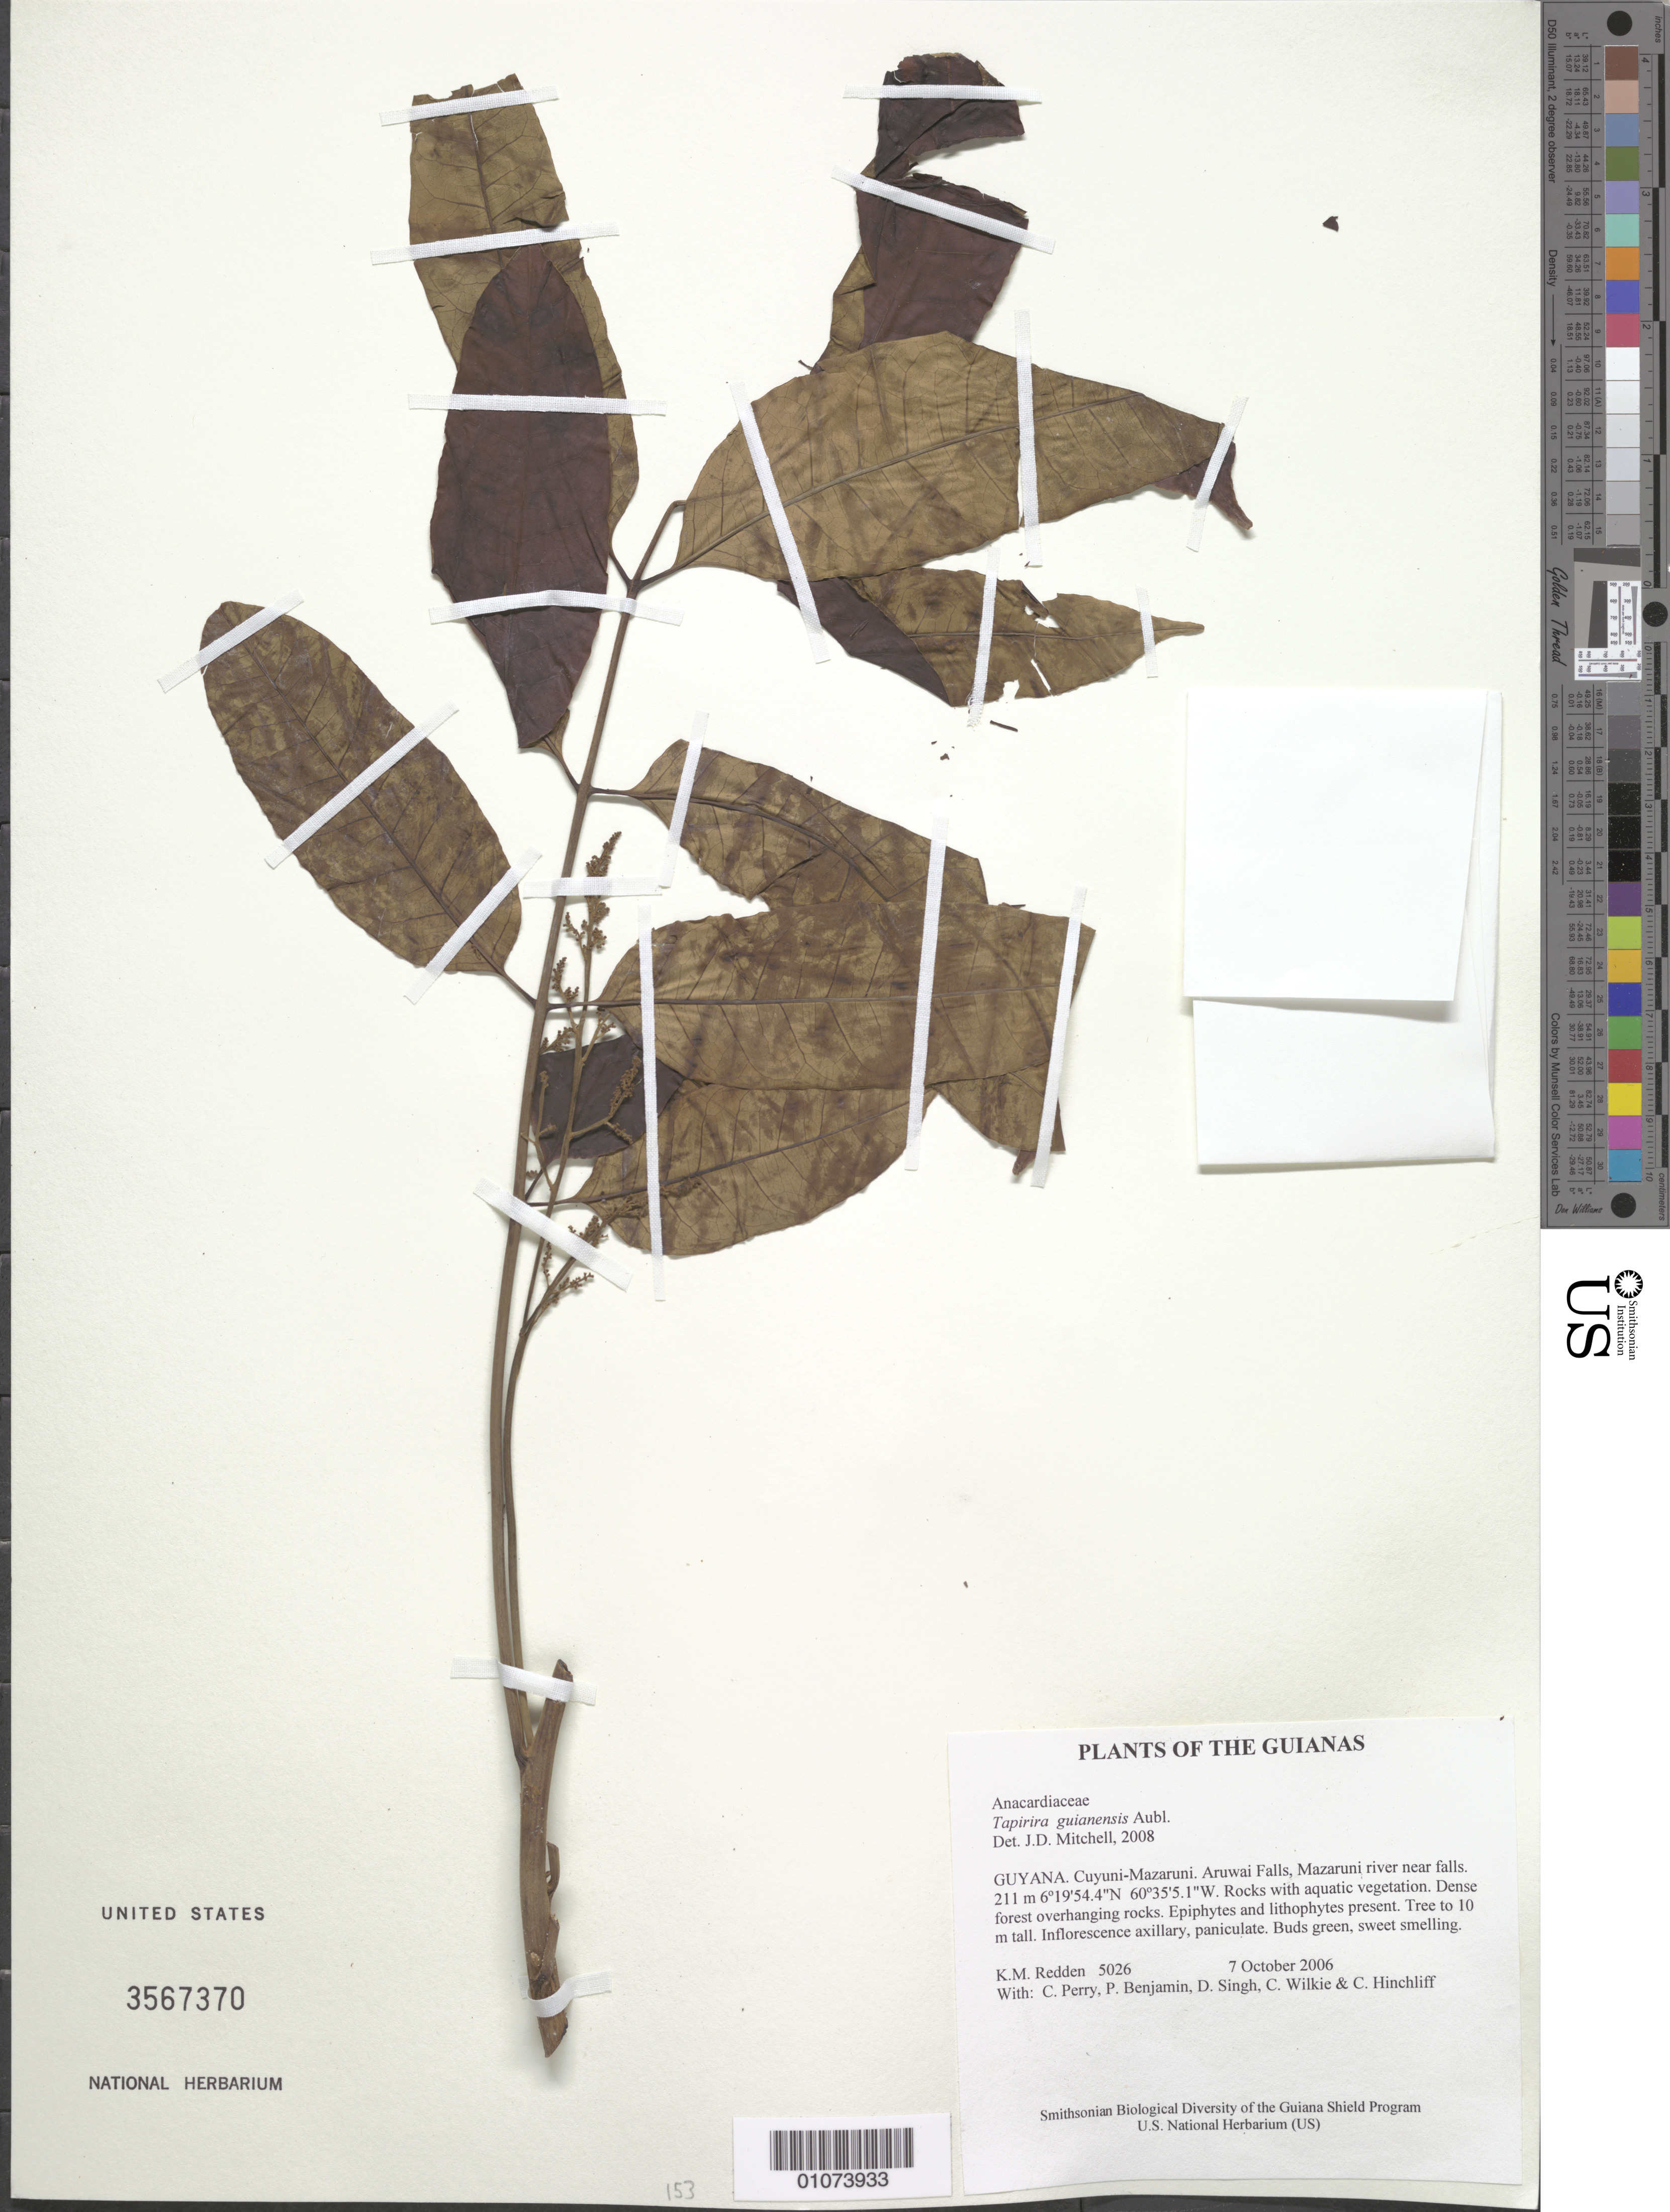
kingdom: Plantae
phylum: Tracheophyta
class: Magnoliopsida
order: Sapindales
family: Anacardiaceae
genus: Tapirira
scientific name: Tapirira guianensis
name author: Aubl.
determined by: Mitchell, John D.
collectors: K. M. Redden, C. Perry, P. Benjamin, D. Singh, C. Wilkie & C. E. Hinchliff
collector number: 5026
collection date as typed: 7 October 2006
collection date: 2006-10-07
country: Guyana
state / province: Cuyuni-Mazaruni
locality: Arawai Falls, Mazaruni river near falls.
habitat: Rocks with aquatic vegetation. Dense forest overhanging rocks. Epiphytes and lithophytes present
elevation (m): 211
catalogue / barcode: US 3567370